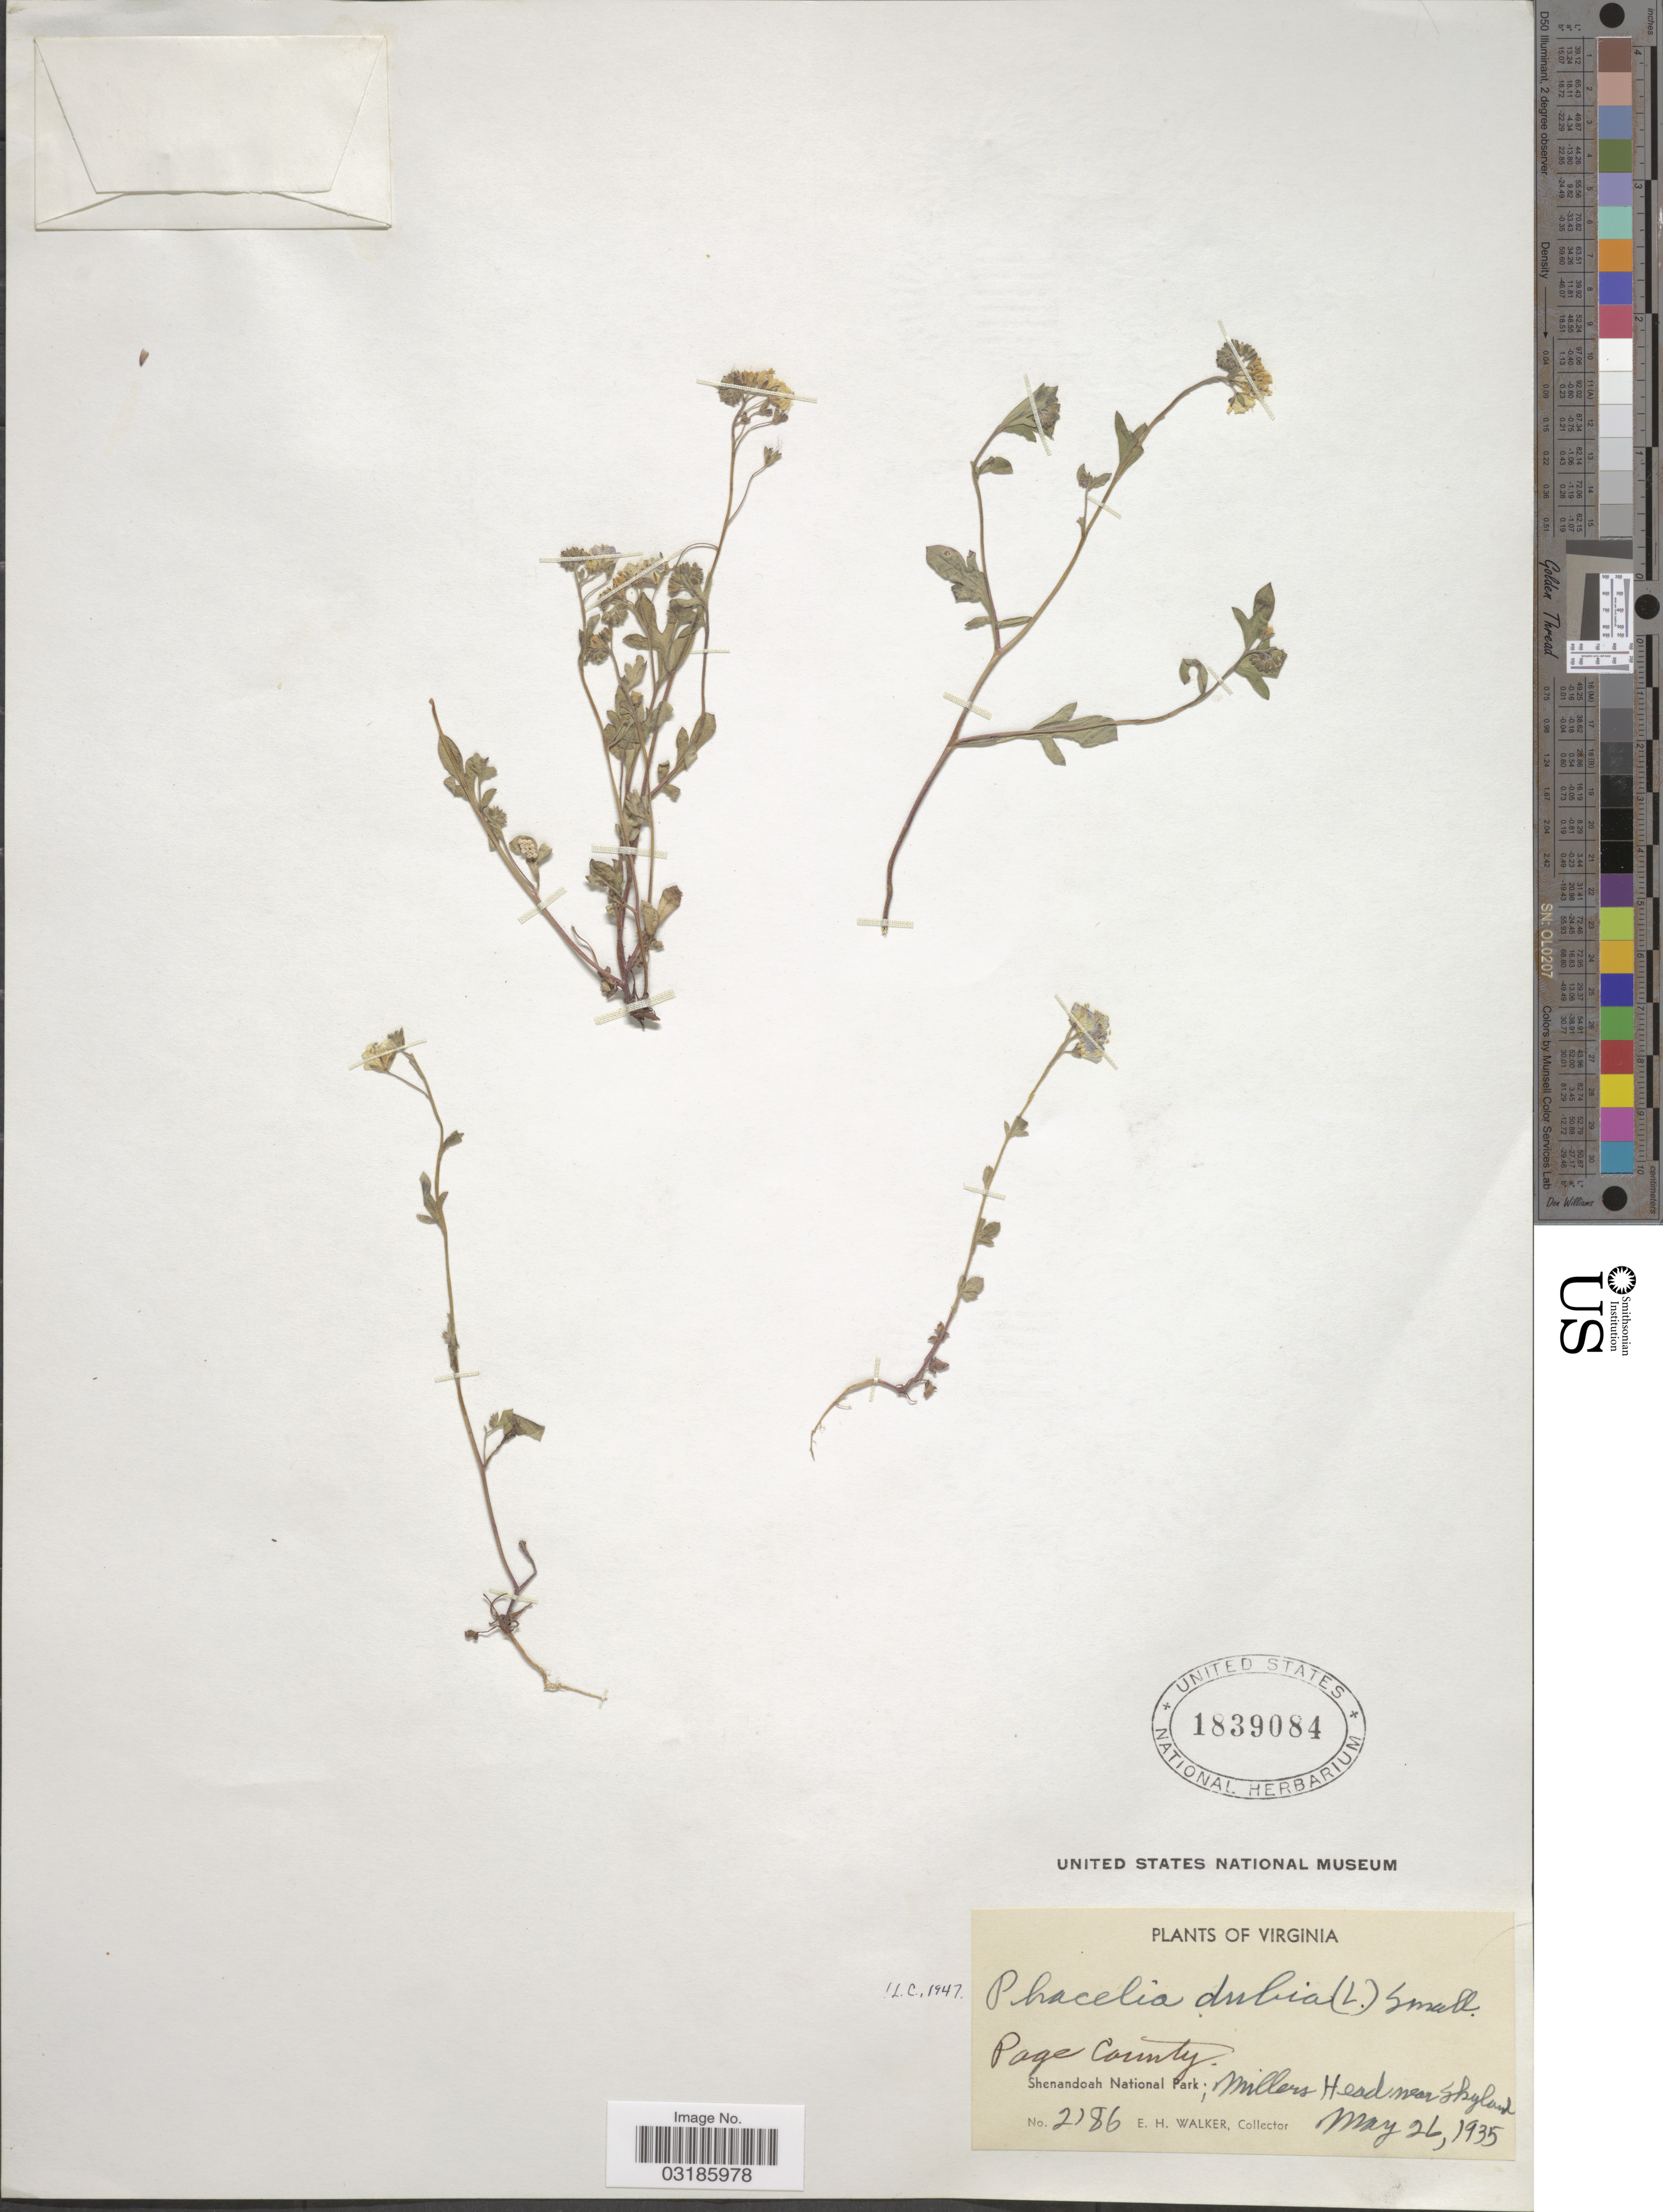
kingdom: Plantae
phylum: Tracheophyta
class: Magnoliopsida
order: Boraginales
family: Hydrophyllaceae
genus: Phacelia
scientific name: Phacelia dubia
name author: (L.) Trel.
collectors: E. H. Walker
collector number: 2186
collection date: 1935-05-26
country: United States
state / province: Virginia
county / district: Page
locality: Shenandoah National Park; Millers Head near Skyland.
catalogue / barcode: US 1839084